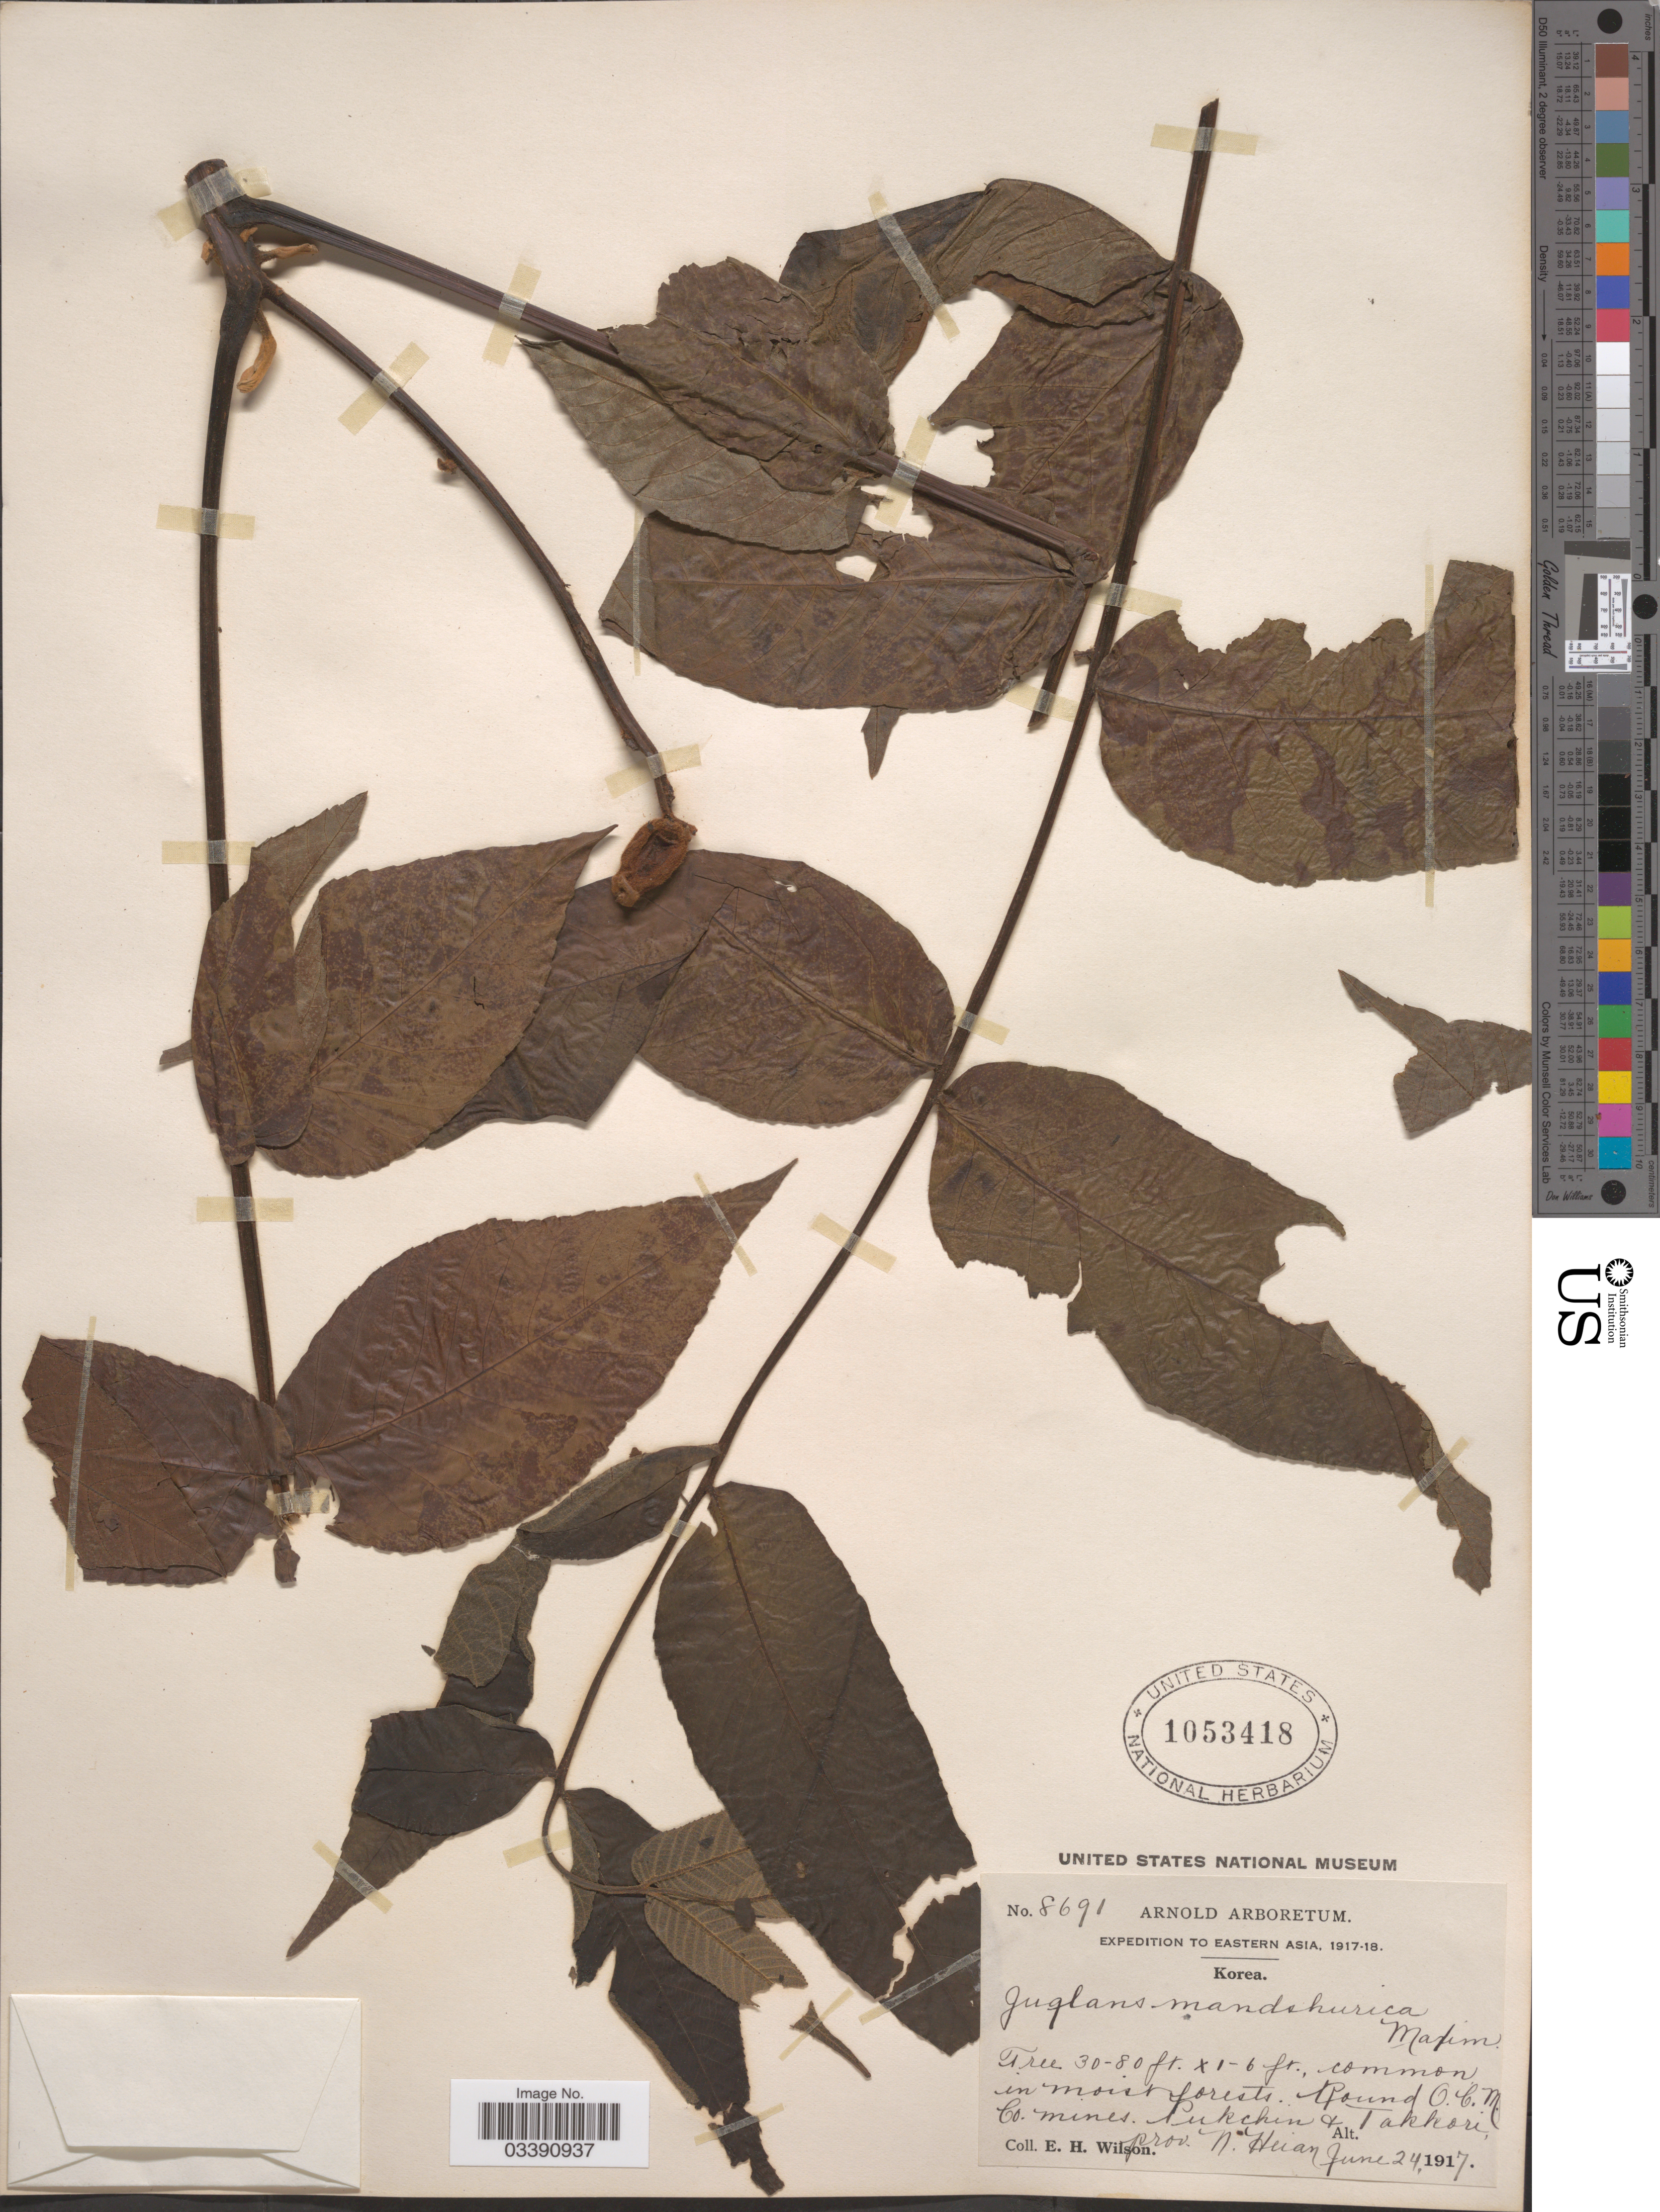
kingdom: Plantae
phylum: Tracheophyta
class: Magnoliopsida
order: Fagales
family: Juglandaceae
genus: Juglans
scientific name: Juglans mandshurica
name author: Maxim.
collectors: E. Wilson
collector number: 8691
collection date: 1917-06-24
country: North Korea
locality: Round O. C. M. Co. mines, Pukchin & Takkori, prov. N. Heian.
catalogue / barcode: US 1053418